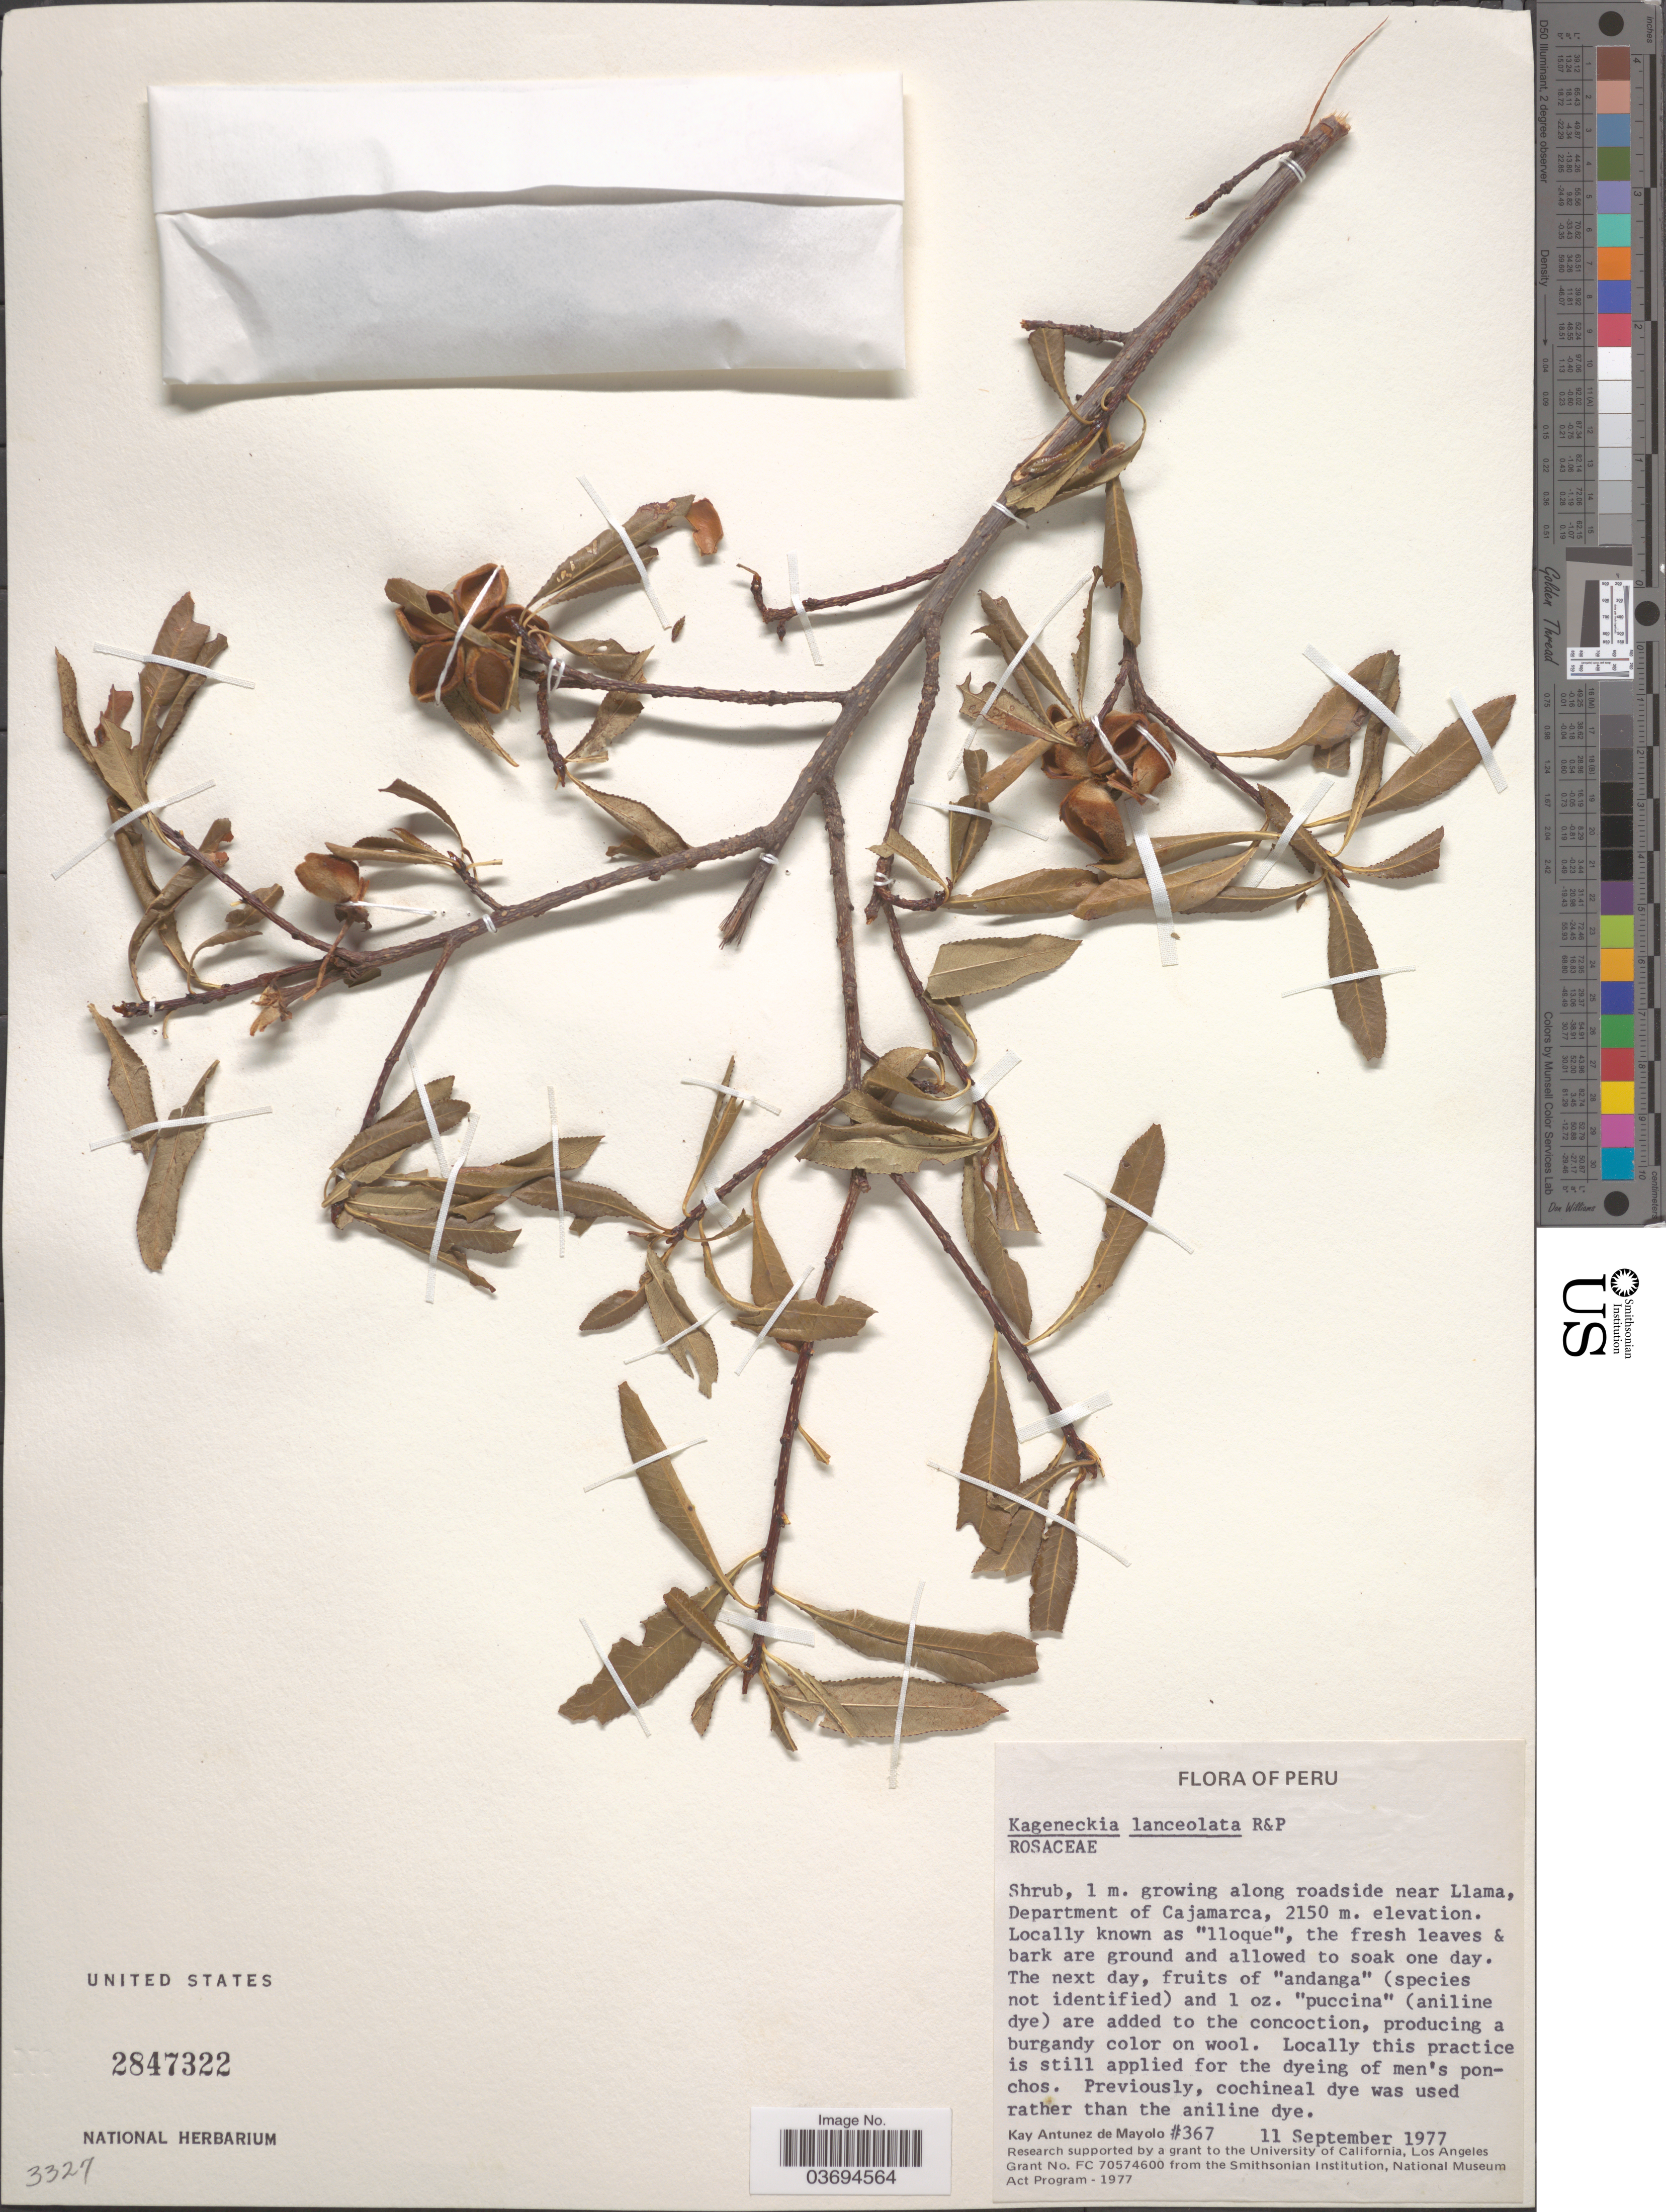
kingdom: Plantae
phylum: Tracheophyta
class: Magnoliopsida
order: Rosales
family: Rosaceae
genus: Kageneckia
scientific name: Kageneckia lanceolata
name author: Ruiz & Pav.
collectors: K. Antunez de Mayolo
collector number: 367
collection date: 1977-09-11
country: Peru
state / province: Cajamarca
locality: Along roadside near Llama, Department of Cajamarca.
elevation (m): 2150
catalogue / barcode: US 2847322